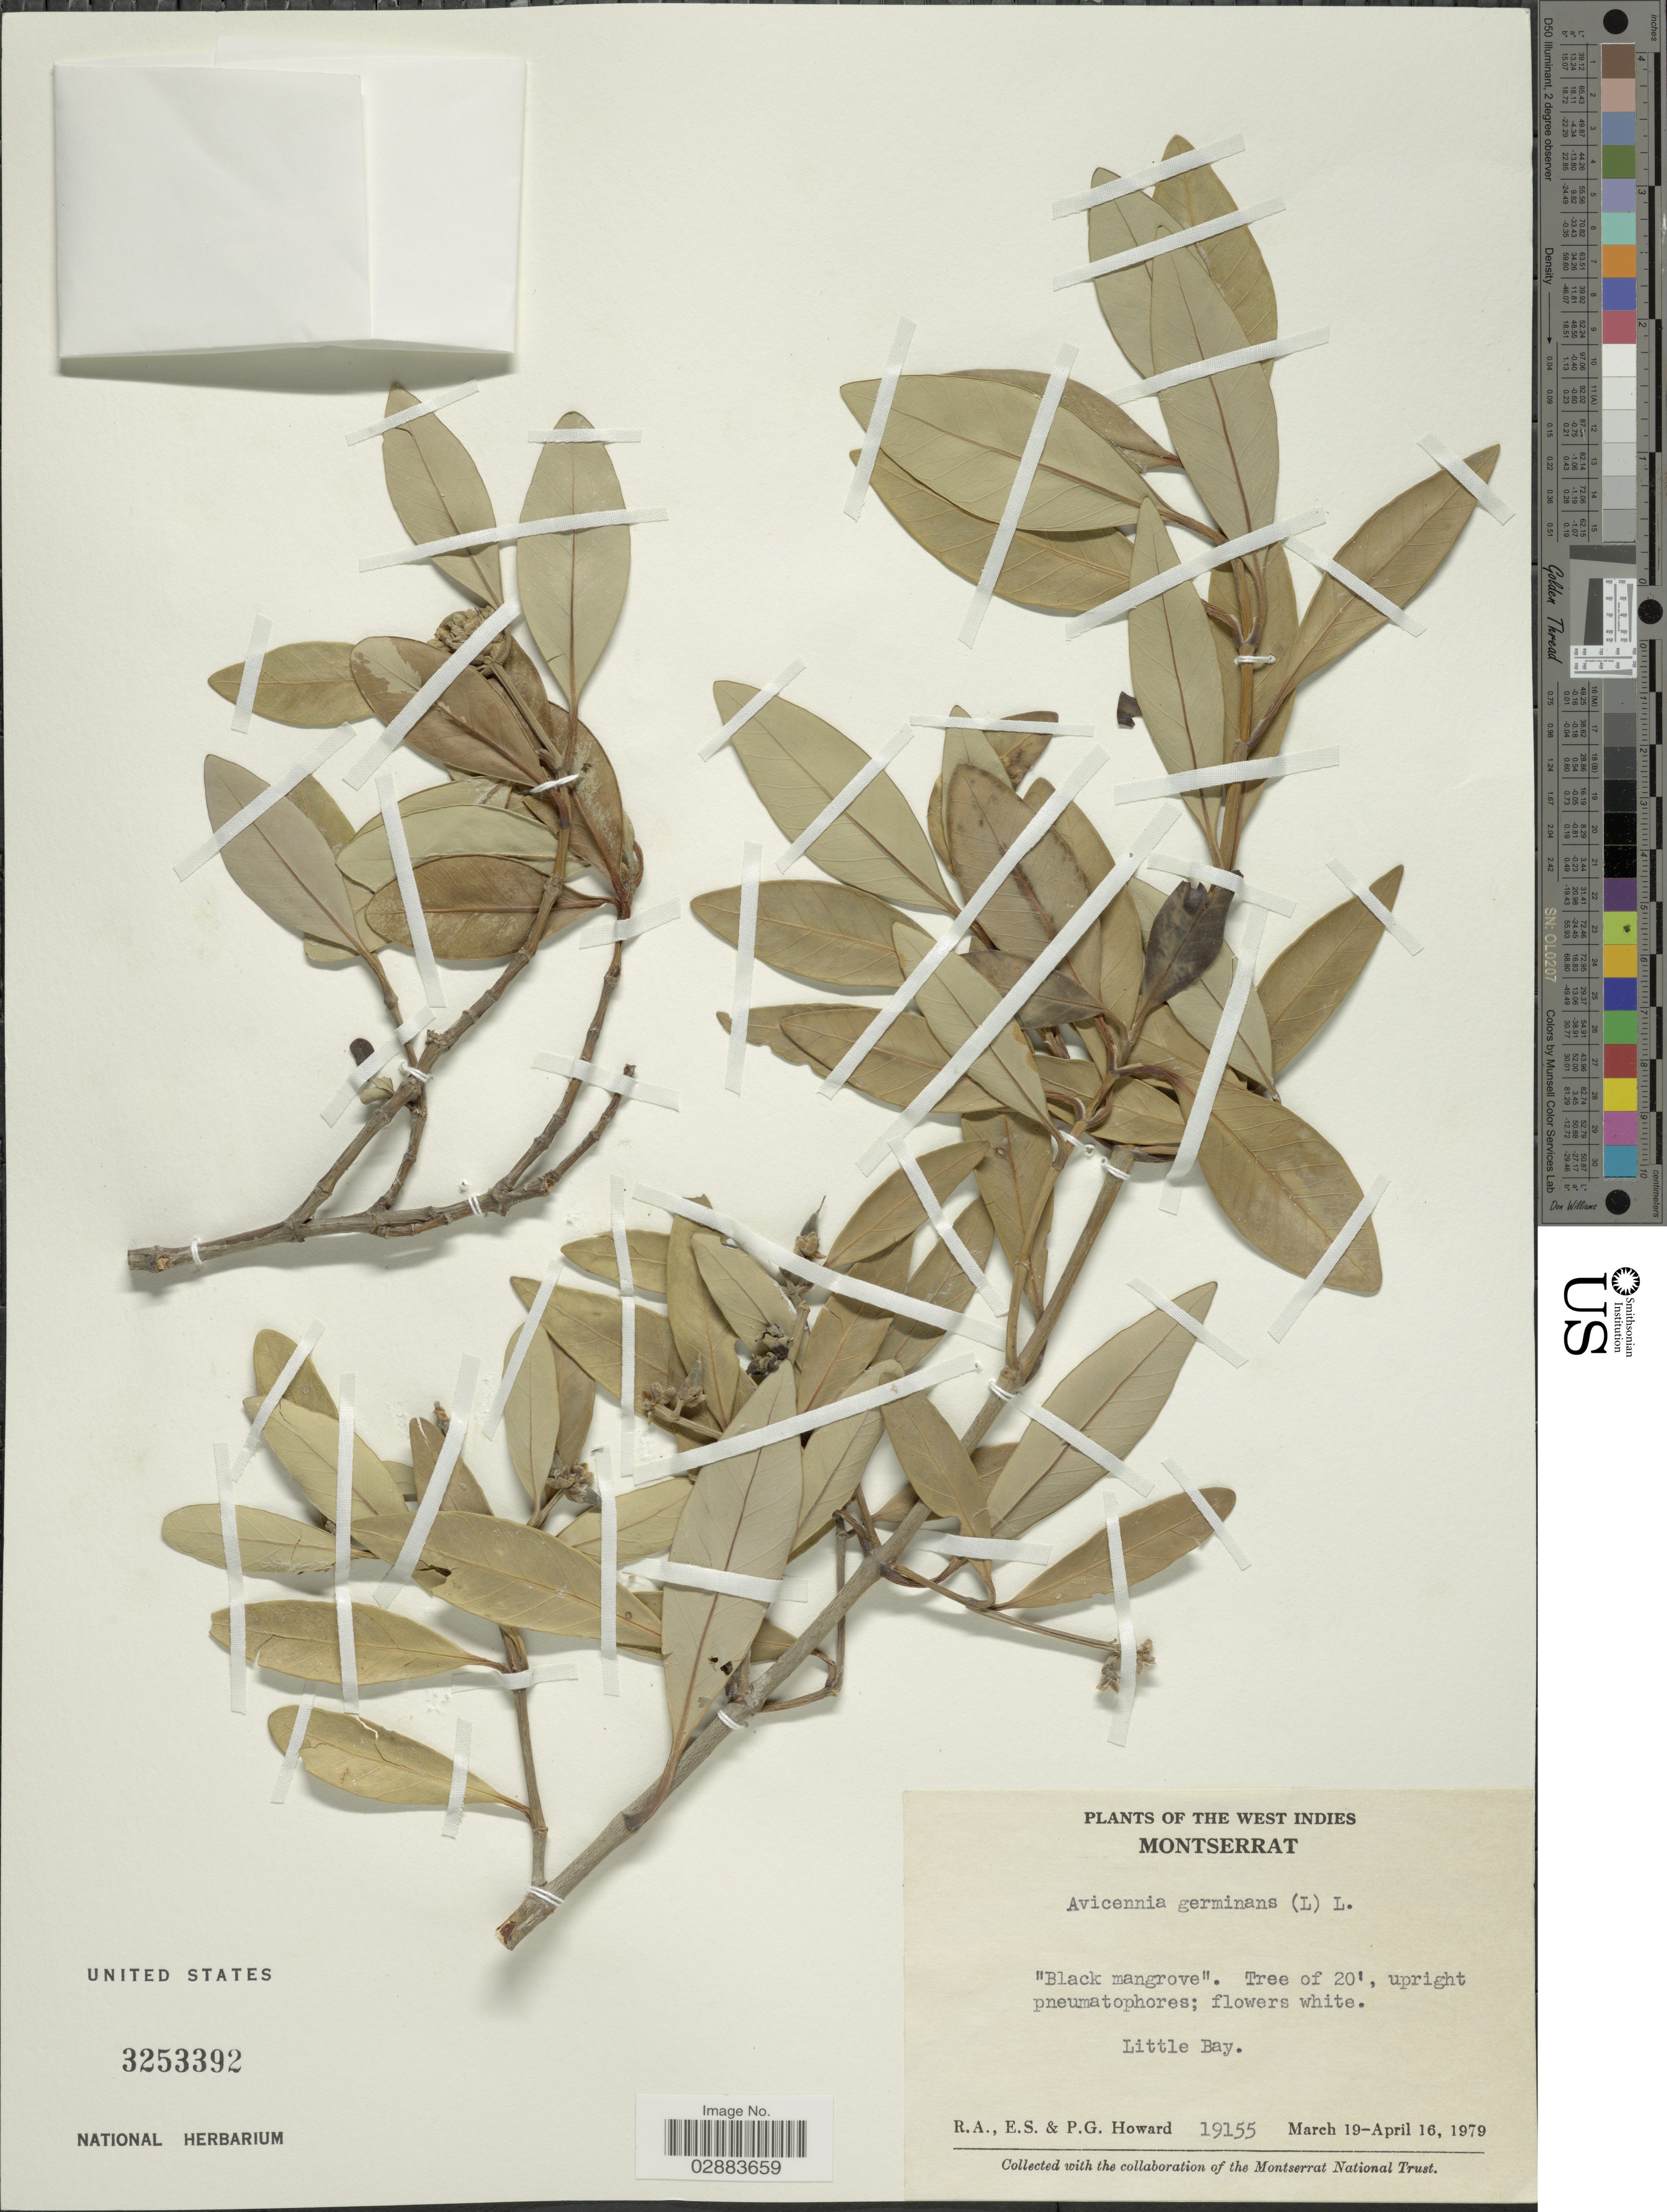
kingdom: Plantae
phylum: Tracheophyta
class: Magnoliopsida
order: Lamiales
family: Acanthaceae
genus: Avicennia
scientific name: Avicennia germinans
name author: (L.) L.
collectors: R. A. Howard, E. S. Howard & P. Howard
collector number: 19155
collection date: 1979-03-19/1979-04-16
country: Montserrat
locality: The West Indies. Little Bay.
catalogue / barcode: US 3253392